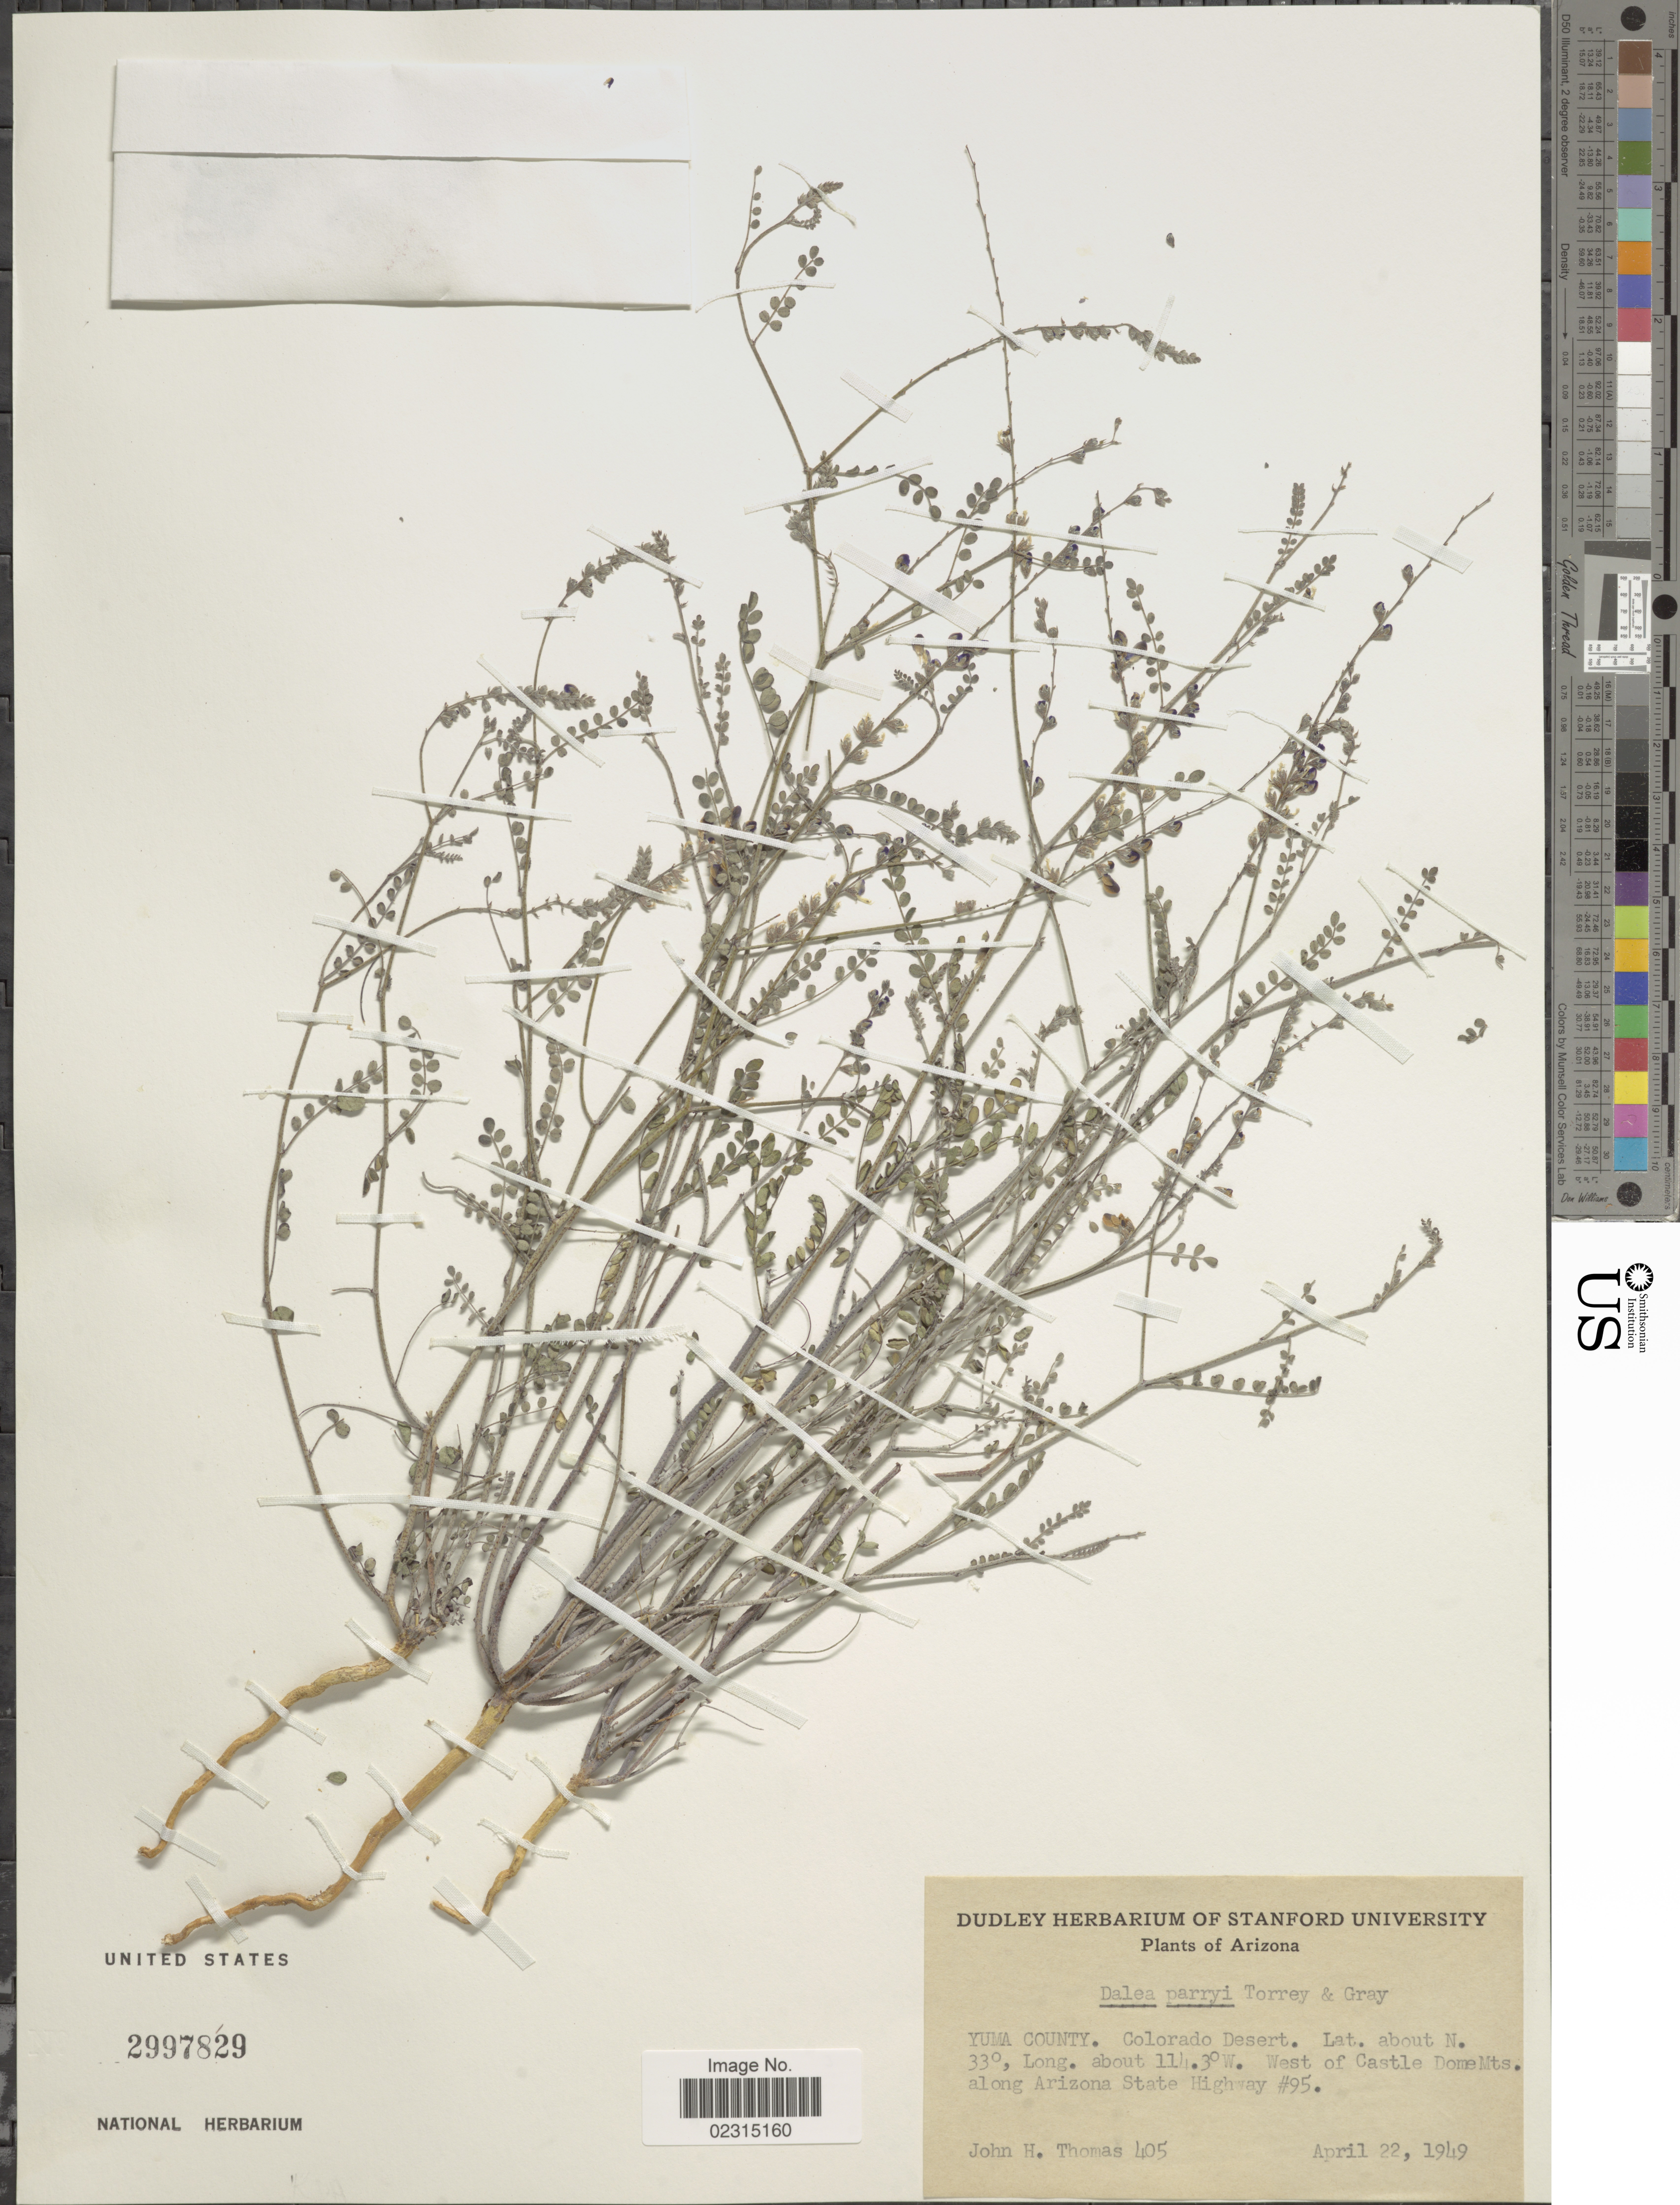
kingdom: Plantae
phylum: Tracheophyta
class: Magnoliopsida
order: Fabales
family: Fabaceae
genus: Marina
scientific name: Marina parryi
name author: (Torr. & A. Gray) Barneby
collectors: J. H. Thomas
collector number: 405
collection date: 1949-04-22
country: United States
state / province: Arizona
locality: Yuma County. Colorado Desert. West of Castle Dome Mts along Arizona State Highway #95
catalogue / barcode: US 2997829